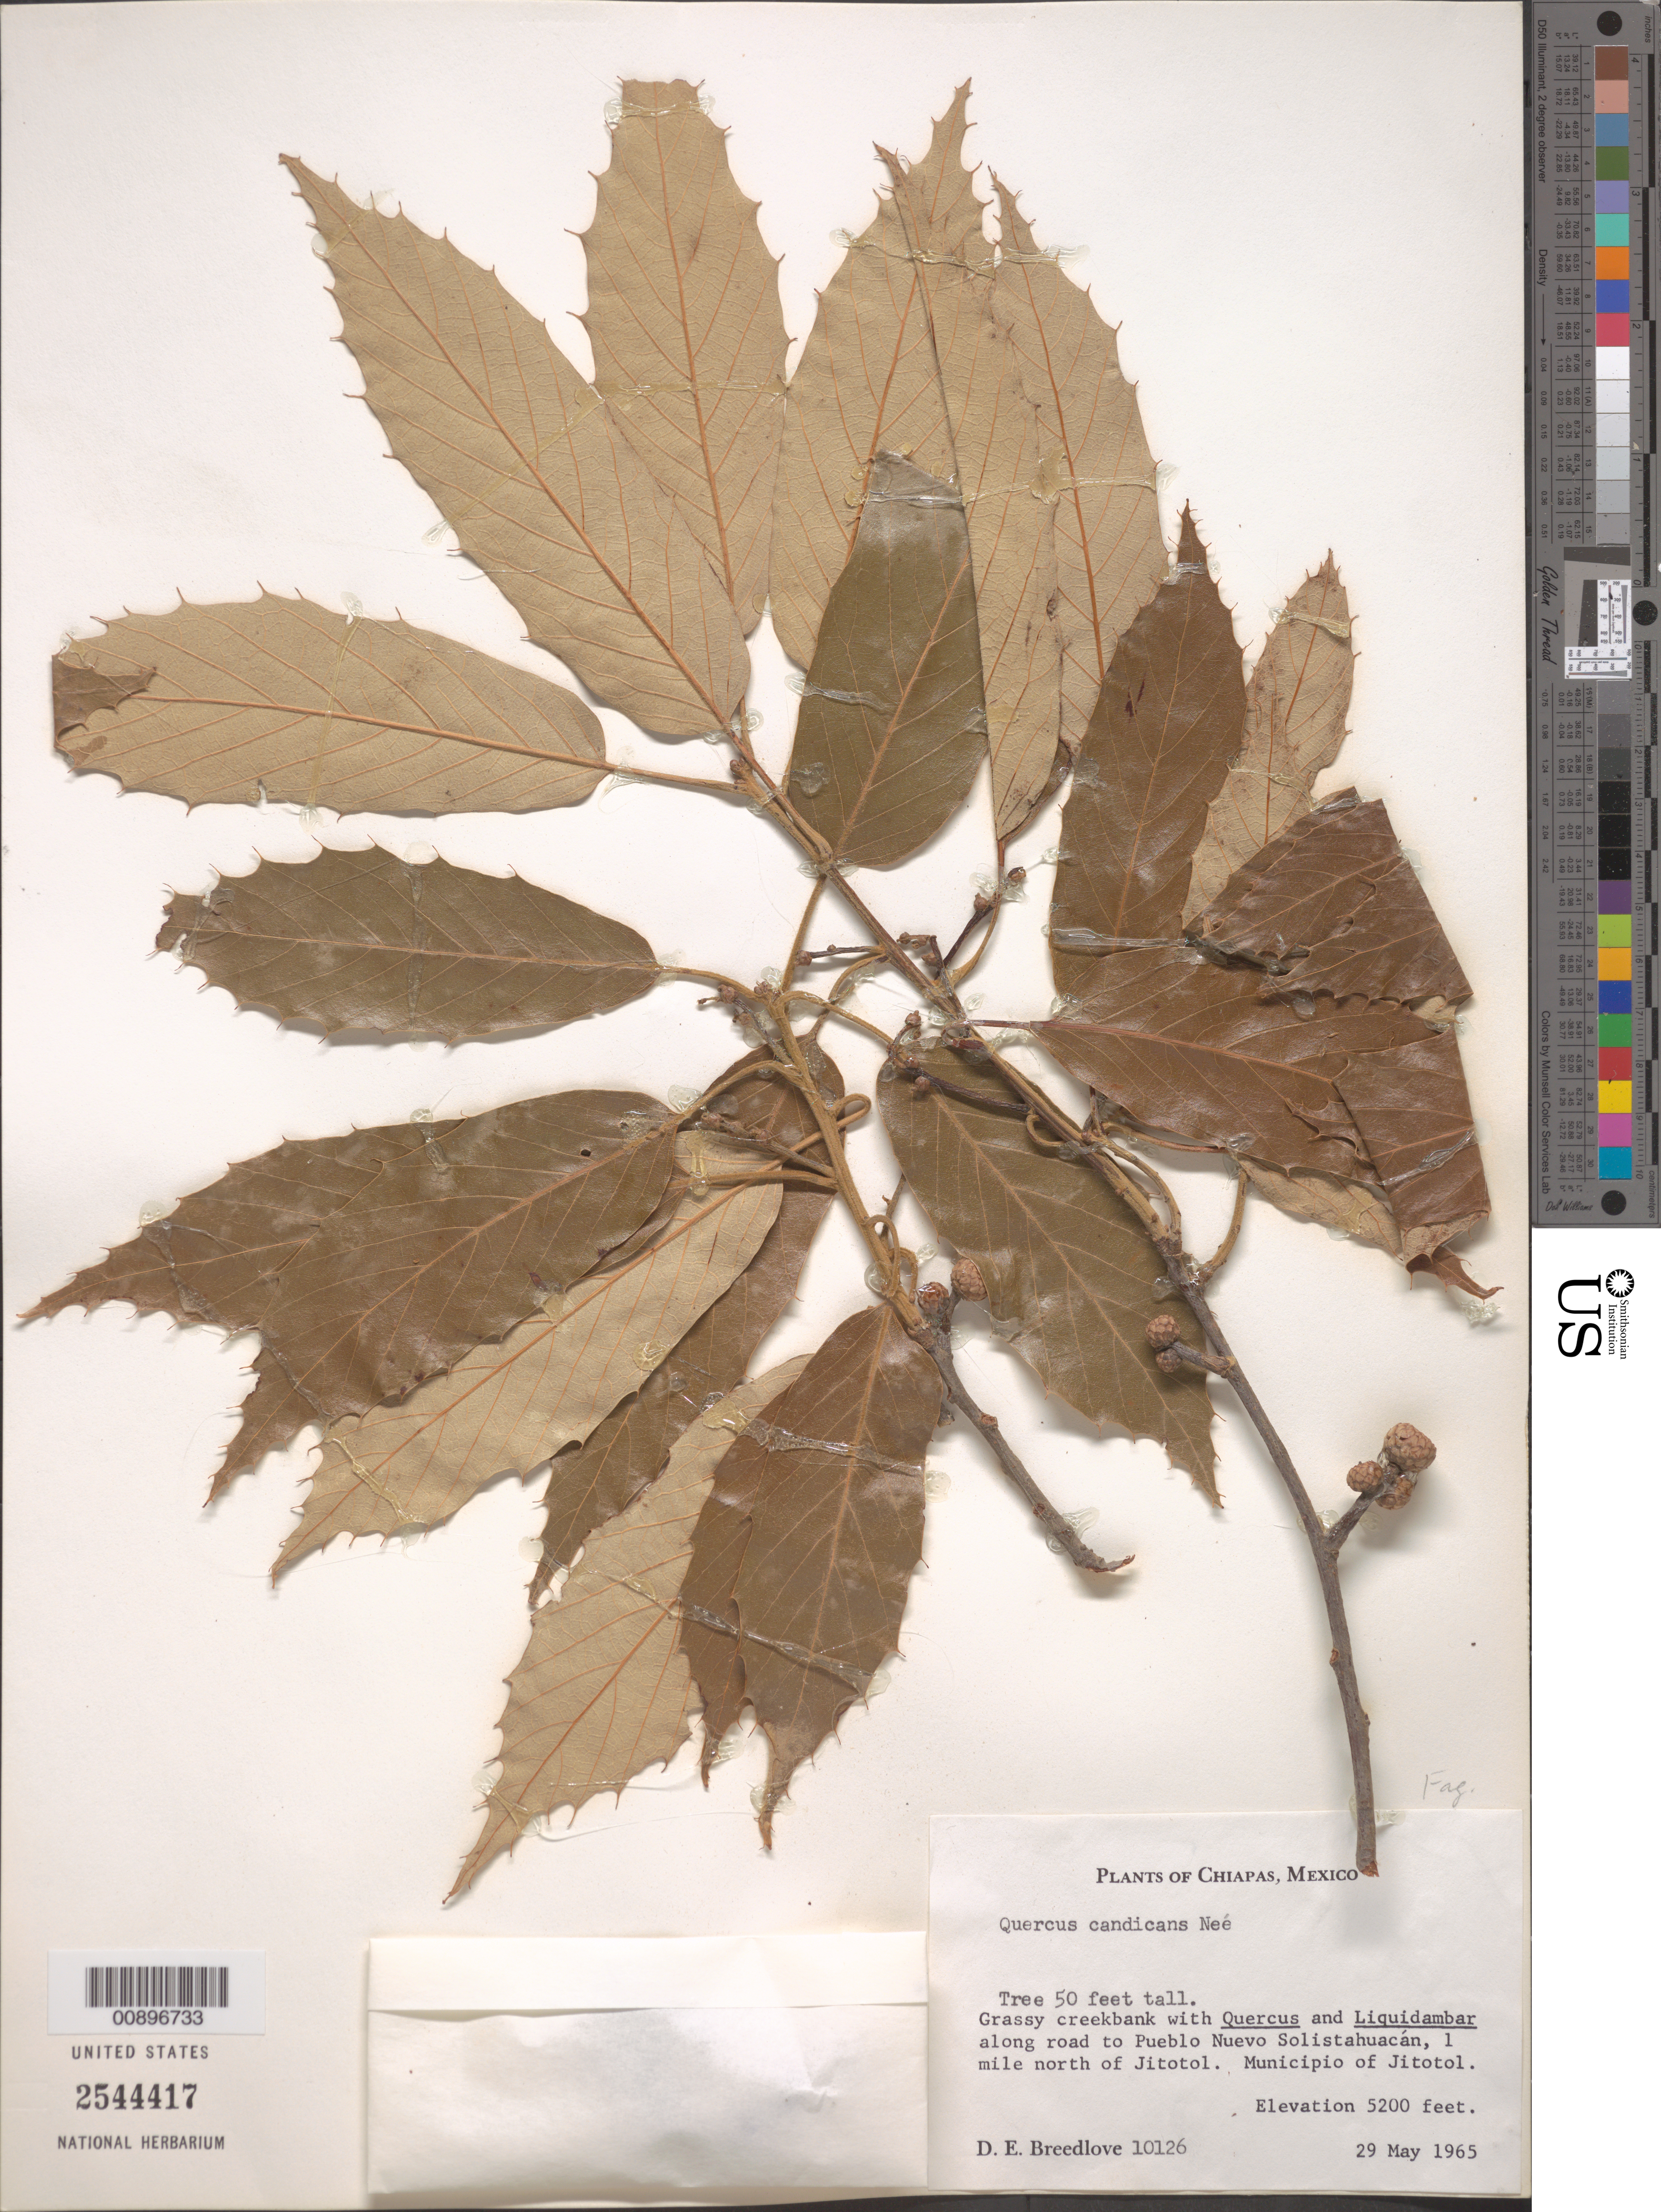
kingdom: Plantae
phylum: Tracheophyta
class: Magnoliopsida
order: Fagales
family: Fagaceae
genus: Quercus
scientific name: Quercus candicans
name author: Née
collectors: D. E. Breedlove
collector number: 10126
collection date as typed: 29 May 1965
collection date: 1965-05-29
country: Mexico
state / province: Chiapas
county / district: Jitotol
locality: Along road to Pueblo Nuevo Solistahuacán, 1 mile north of Jitotol. Municipio of Jitotol, Chiapas.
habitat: Grassy creekbank with Quercus and Liquidambar along road.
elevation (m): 1585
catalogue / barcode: US 2544417